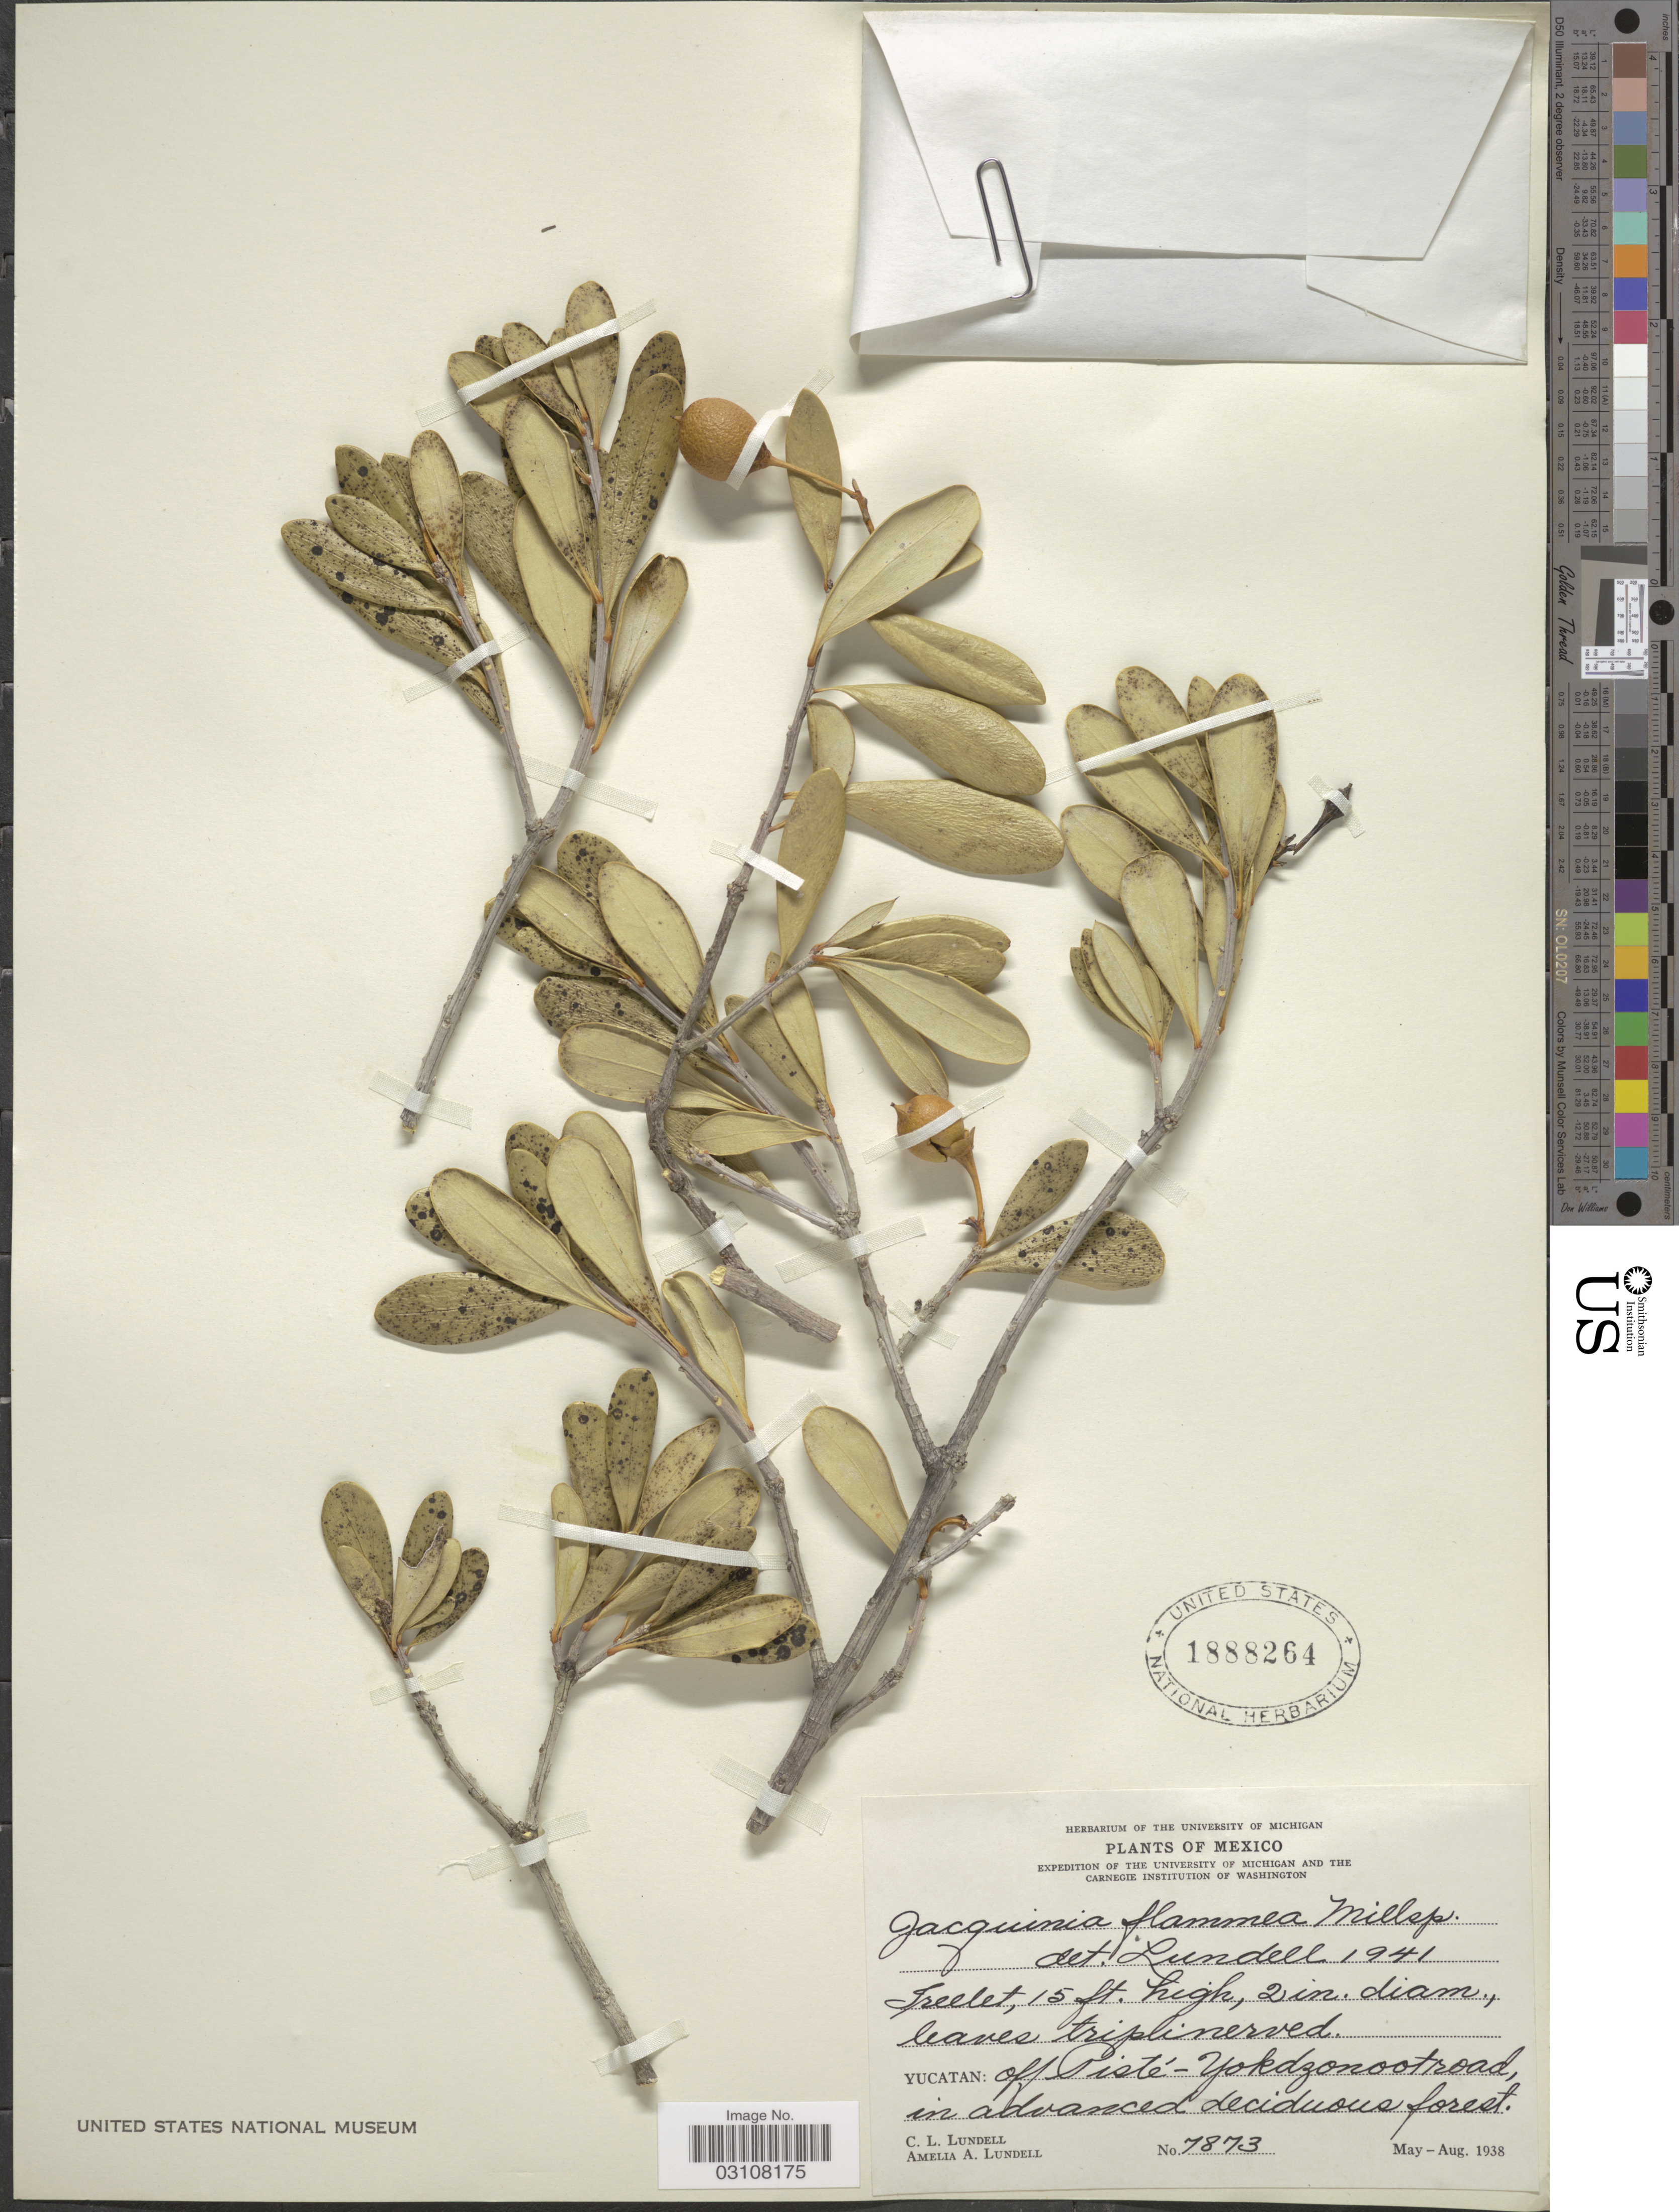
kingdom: Plantae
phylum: Tracheophyta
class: Magnoliopsida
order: Ericales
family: Primulaceae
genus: Jacquinia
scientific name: Jacquinia flammea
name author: Millsp. ex Mez in Engl.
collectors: C. L. Lundell & A. A. Lundell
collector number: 7873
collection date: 1938-05/1938-08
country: Mexico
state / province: Yucatán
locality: Off Pisté-Yokdzonootroad, in advanced deciduous forest.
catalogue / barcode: US 1888264